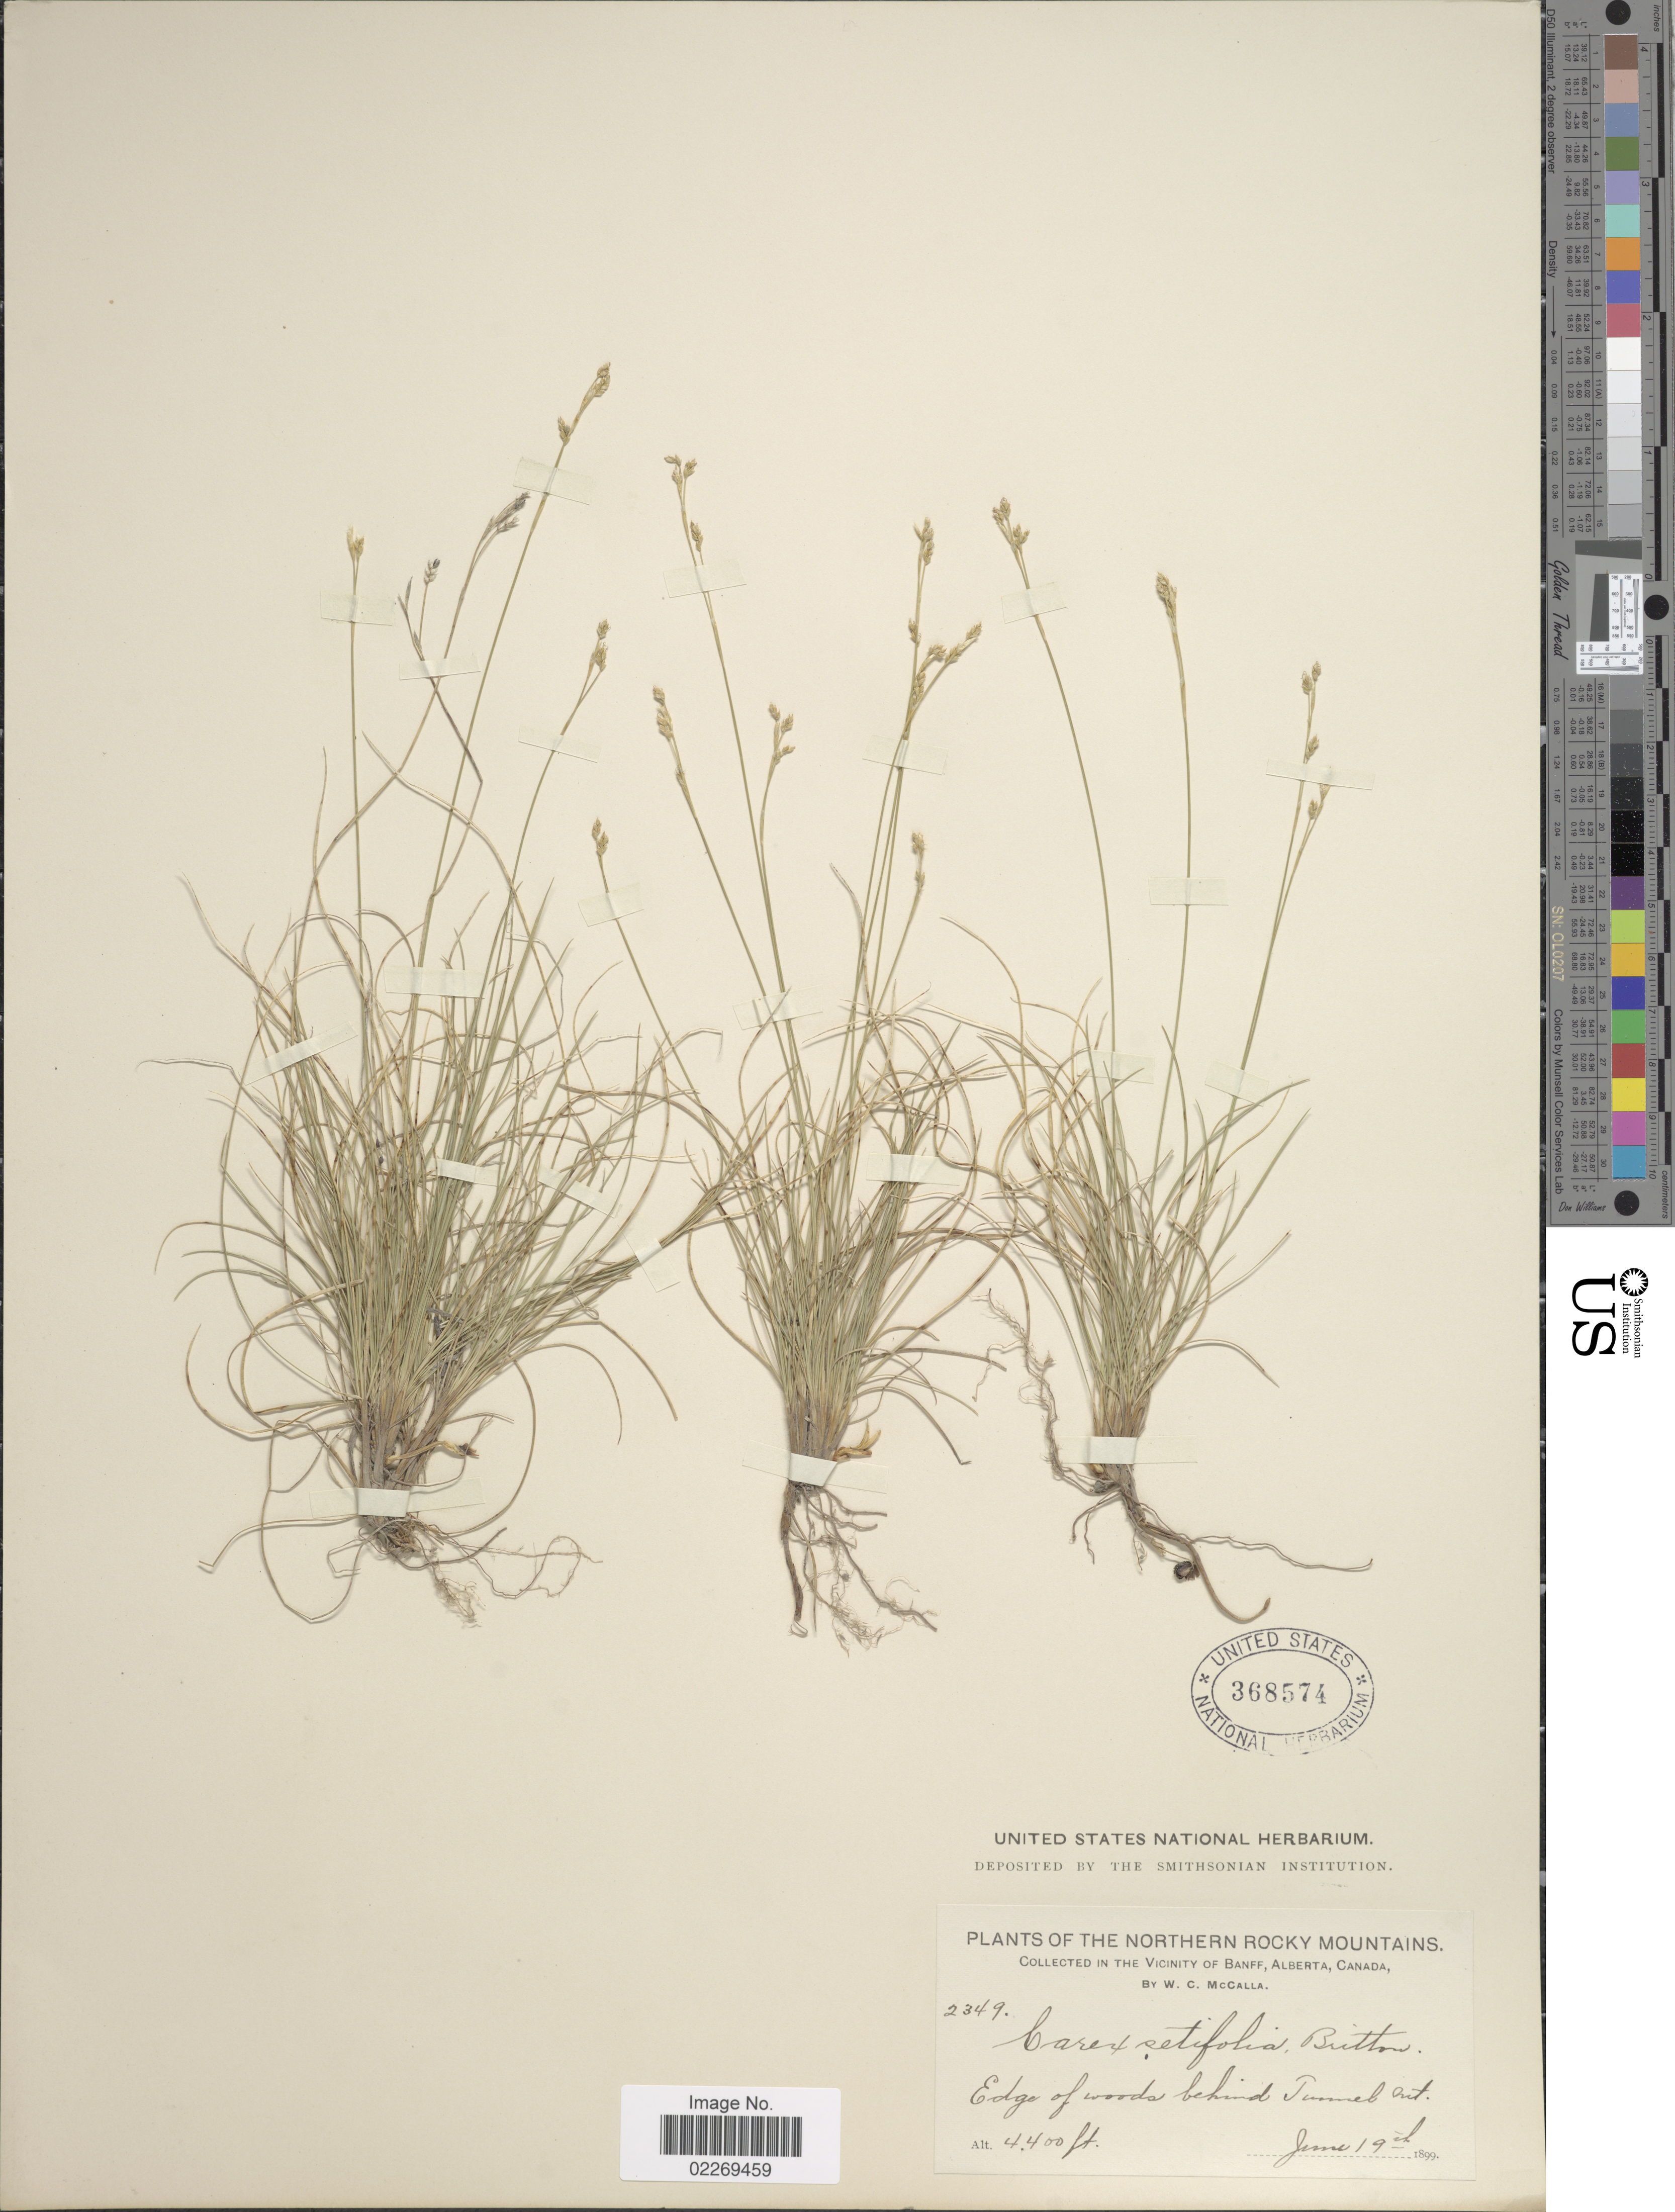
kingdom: Plantae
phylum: Tracheophyta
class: Liliopsida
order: Poales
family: Cyperaceae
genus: Carex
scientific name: Carex eburnea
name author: Boott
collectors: W. McCalla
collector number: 2349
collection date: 1899-06-19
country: Canada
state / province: Alberta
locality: In the vicinity of Banff , Northern Rocky Mountains, Behind Tunnel Mt.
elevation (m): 1341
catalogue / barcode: US 368574